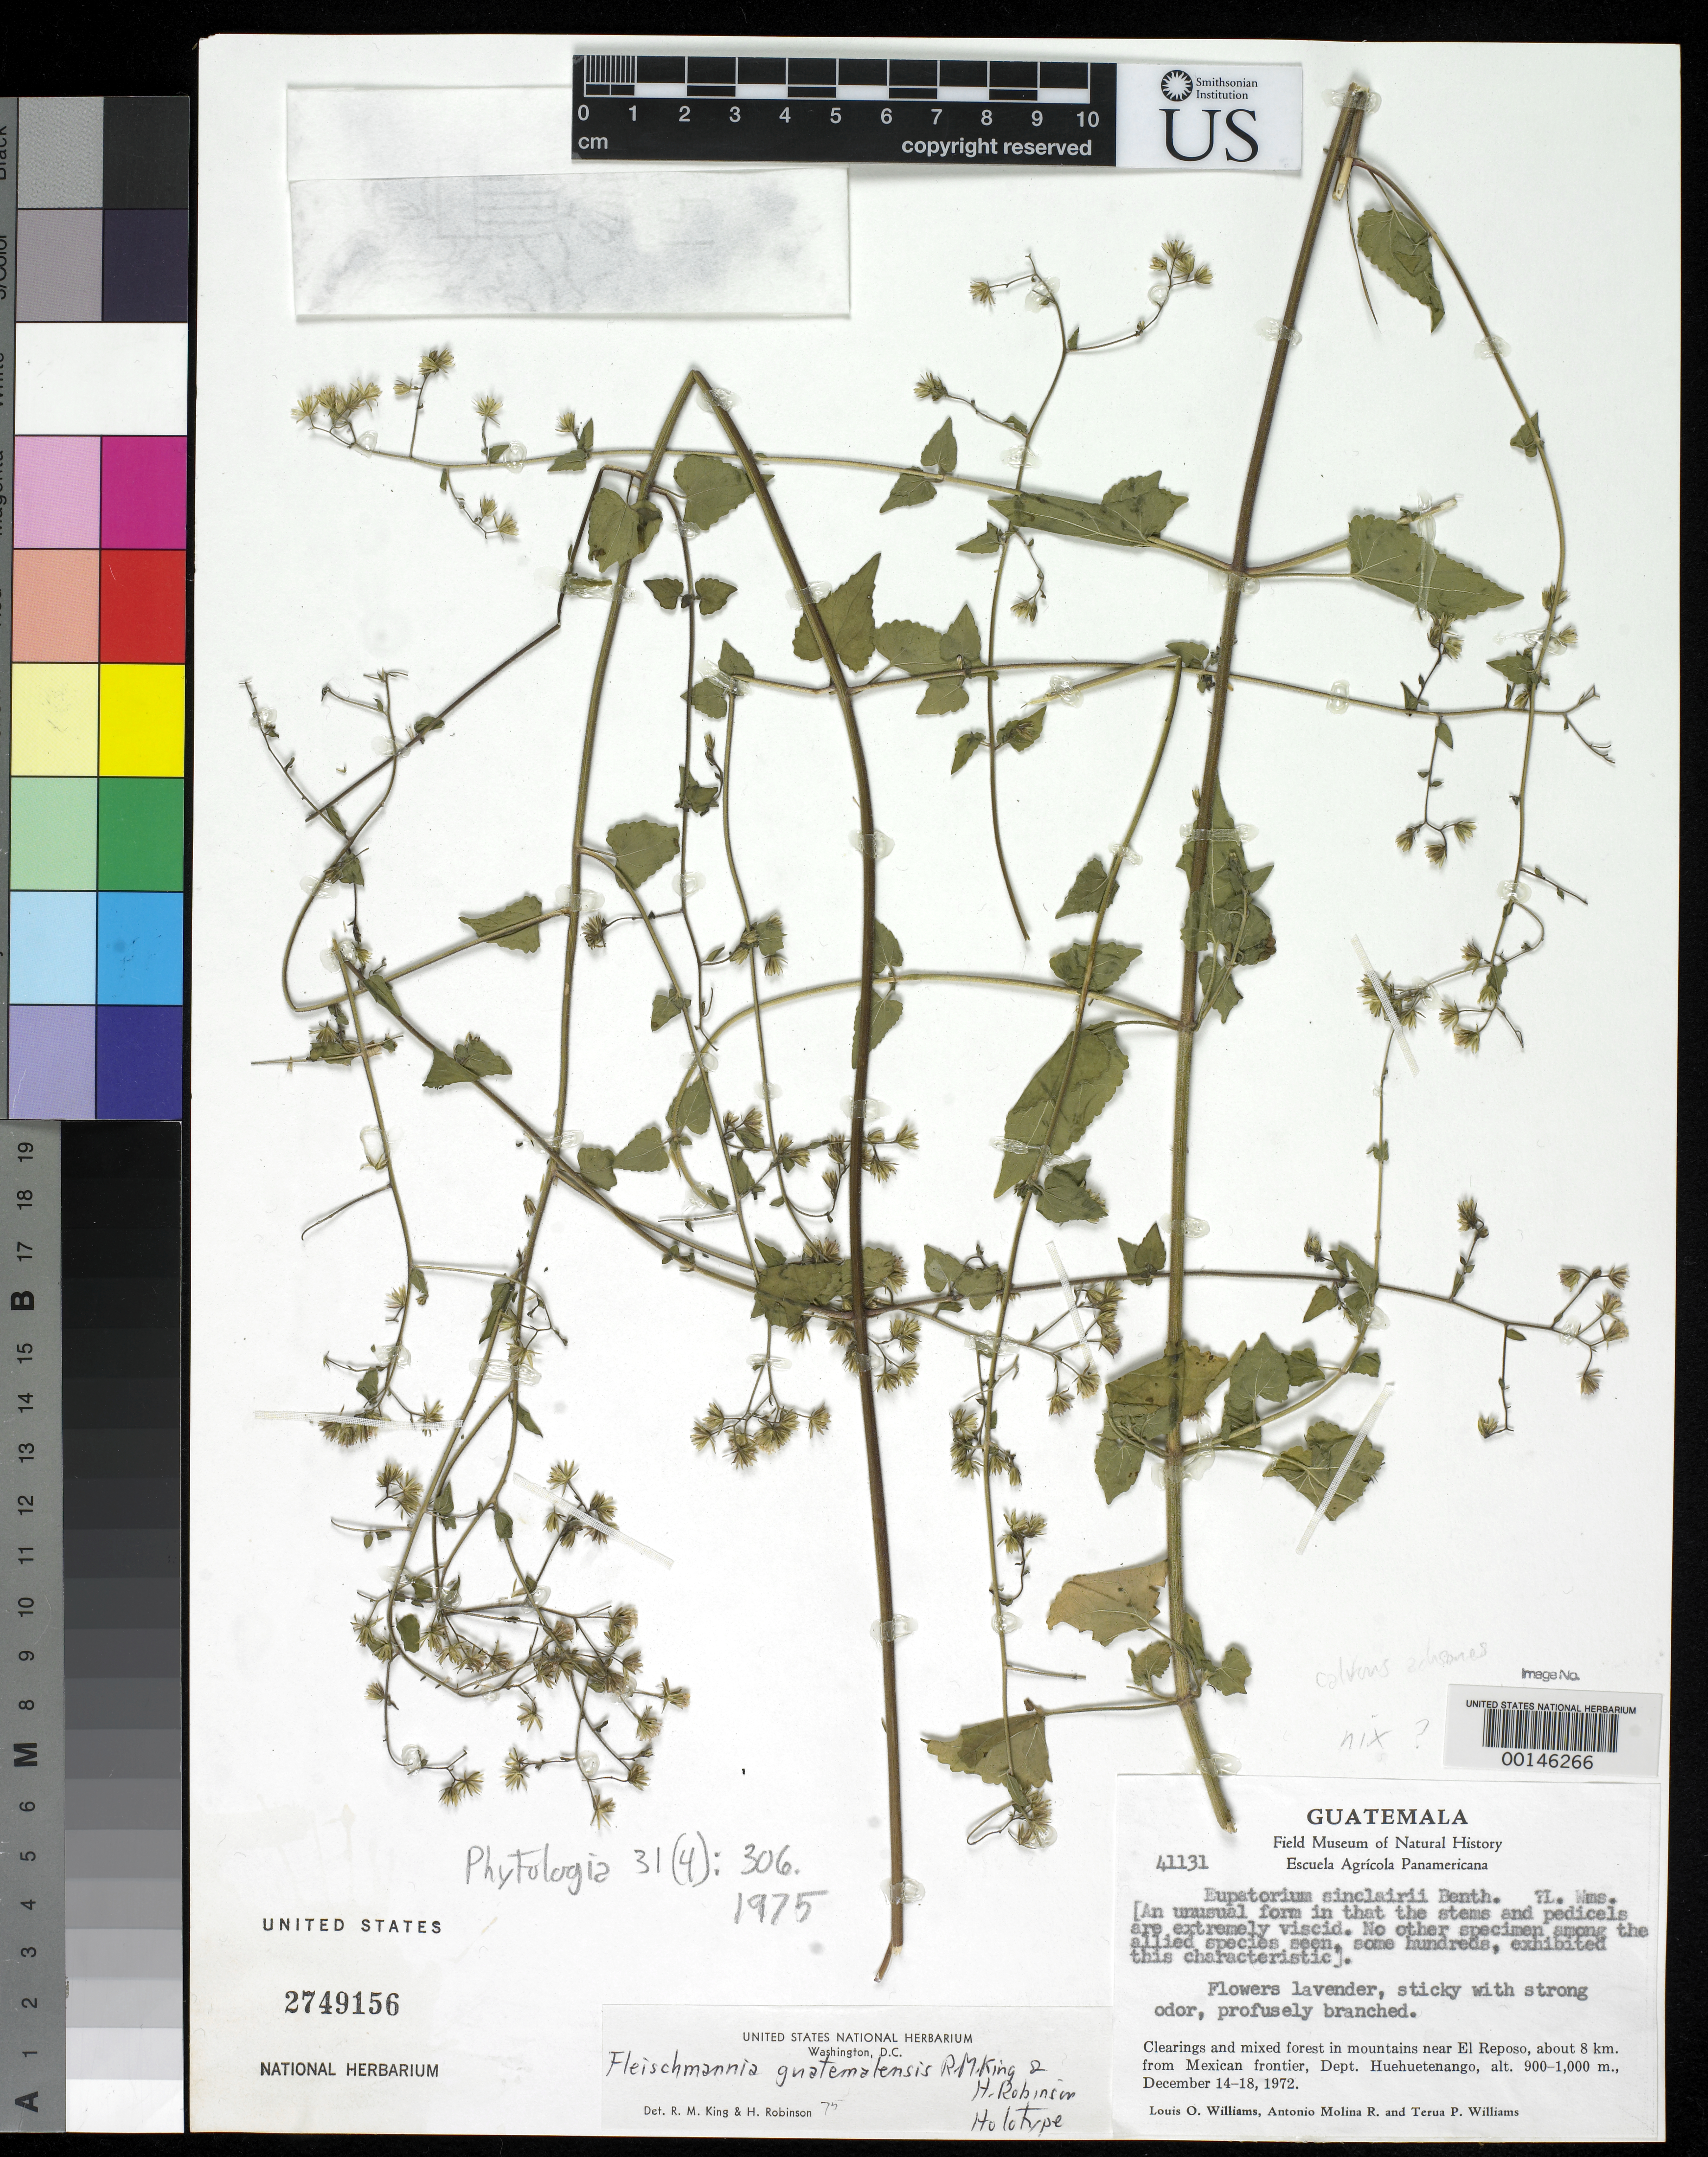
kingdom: Plantae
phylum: Tracheophyta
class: Magnoliopsida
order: Asterales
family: Asteraceae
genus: Fleischmannia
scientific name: Fleischmannia guatemalensis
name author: R.M. King & H. Rob.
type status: Holotype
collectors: L. O. Williams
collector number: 41131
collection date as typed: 14 Dec 1972 to 18 Dec 1972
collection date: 1972-12-14/1972-12-18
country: Guatemala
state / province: Huehuetenango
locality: Near El Reposo, 8 km. from Mexican border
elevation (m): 900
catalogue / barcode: US 2749156